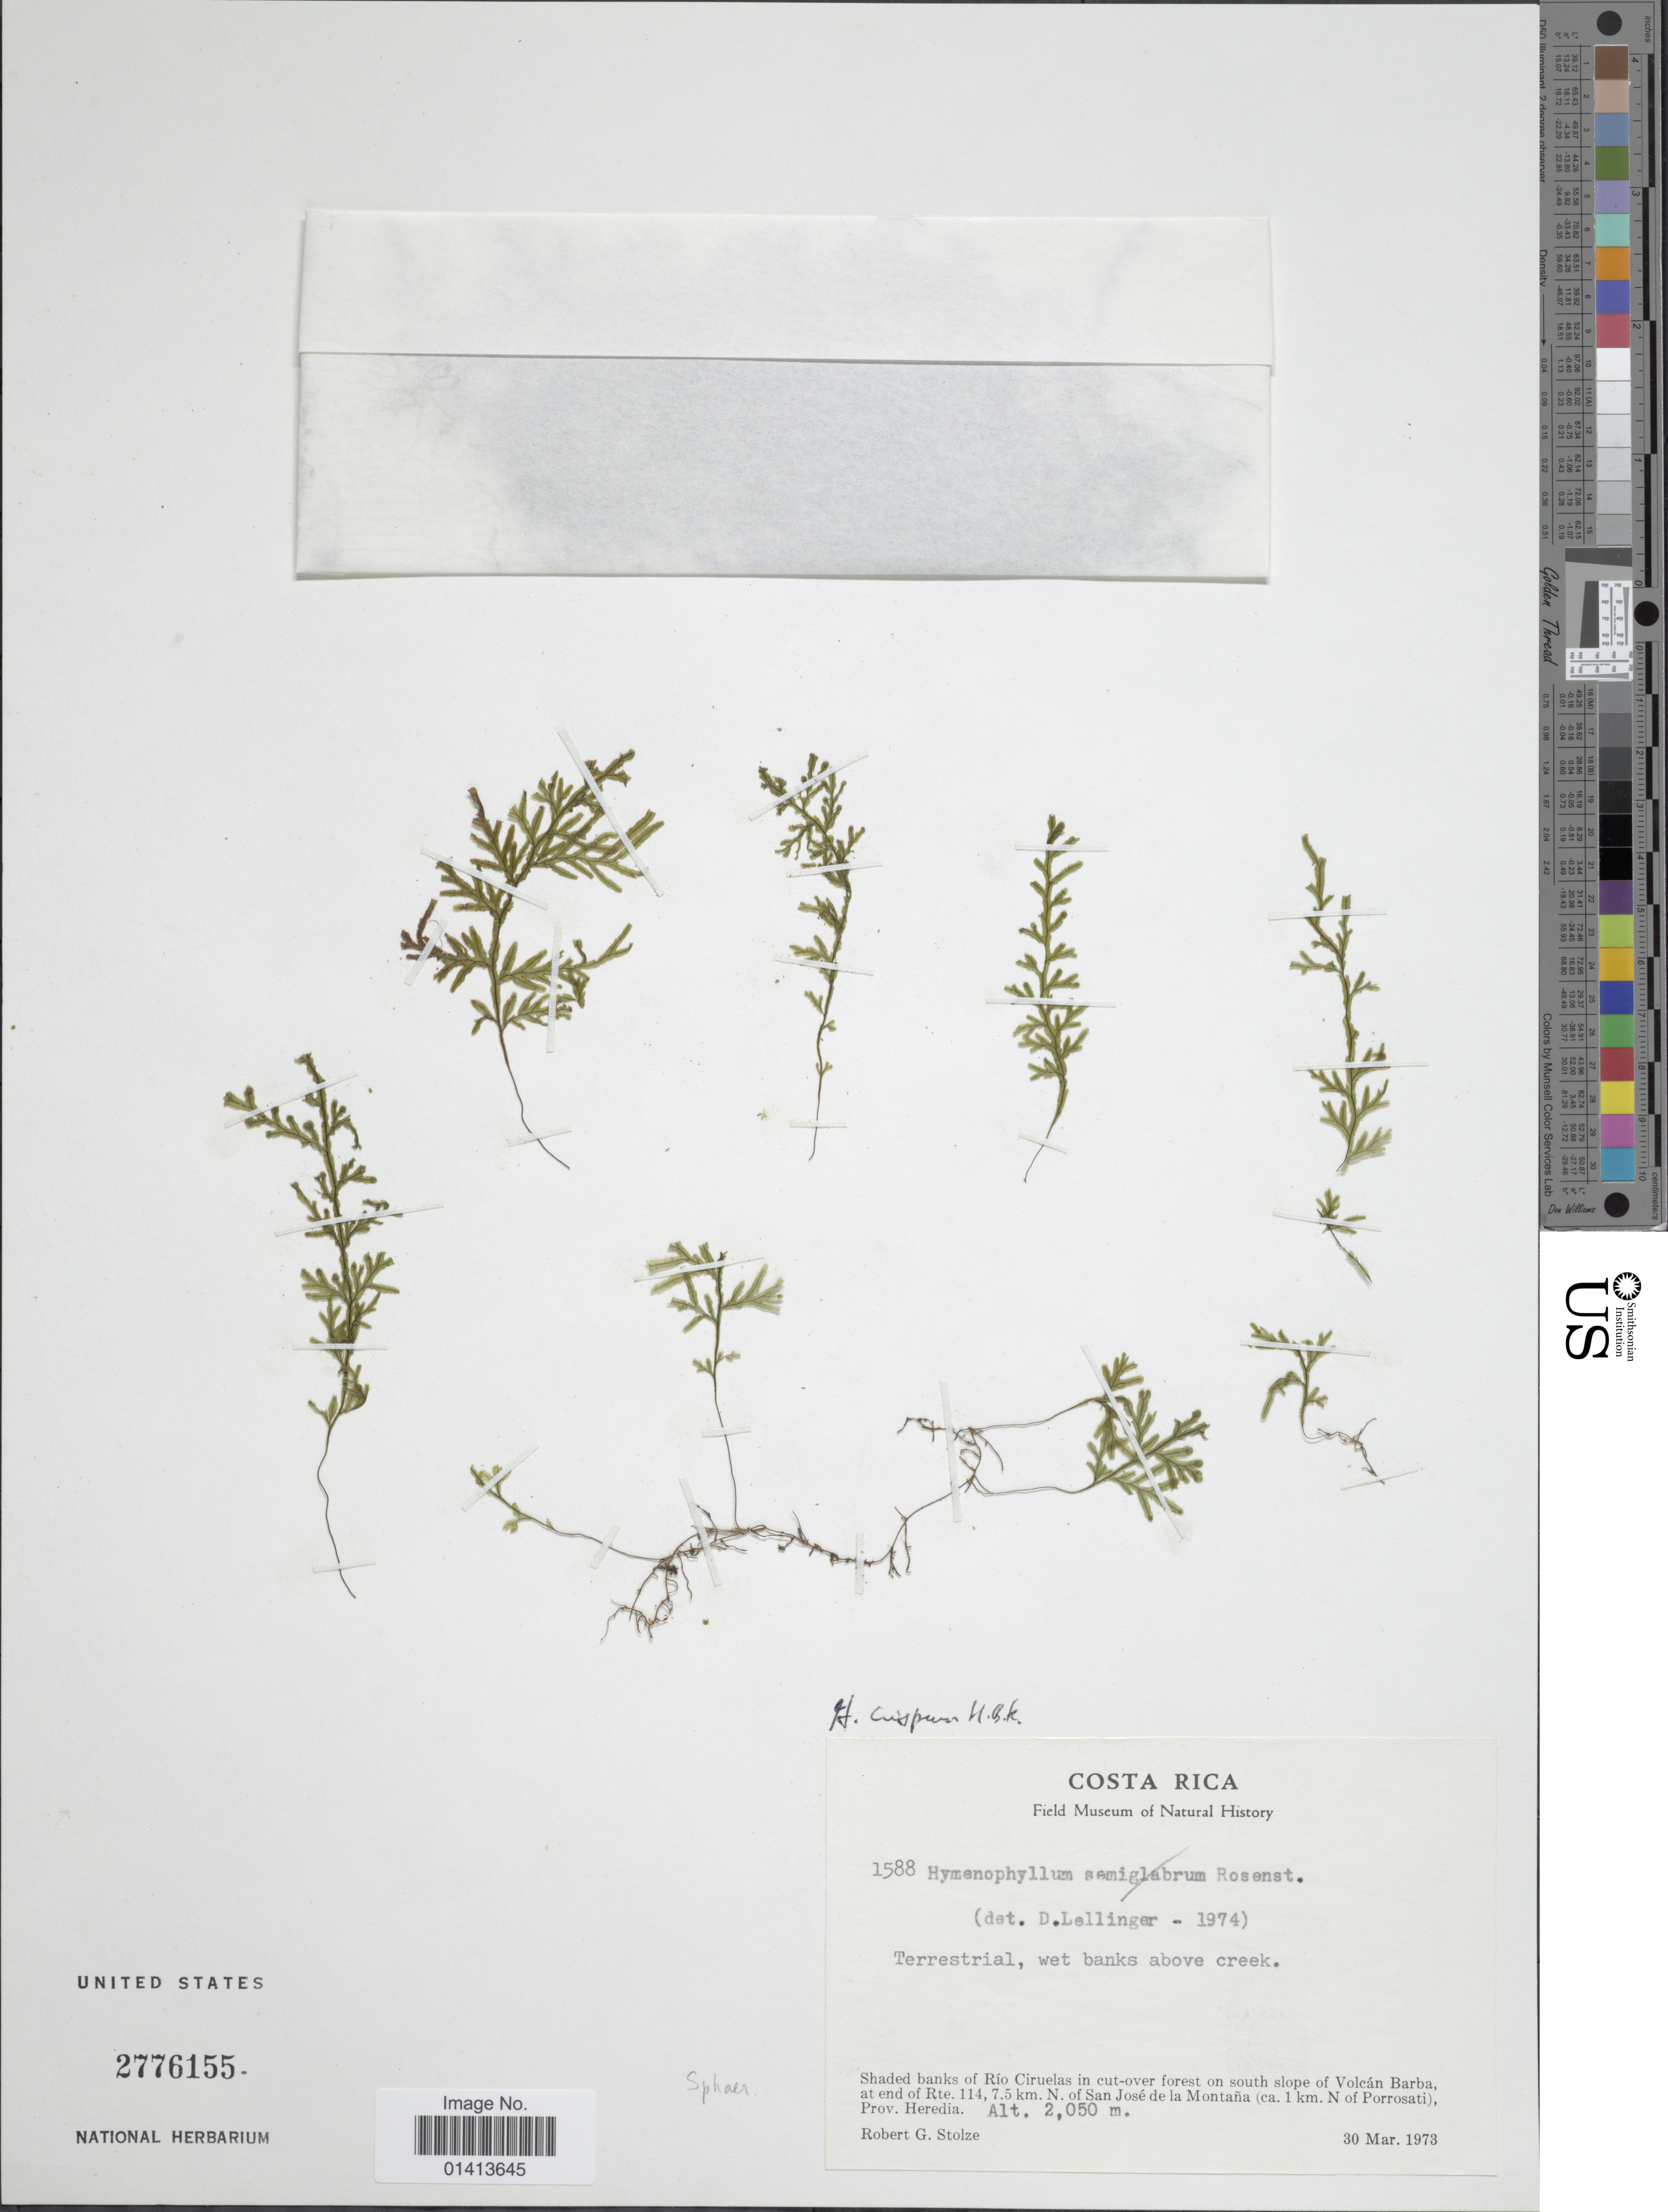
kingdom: Plantae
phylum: Tracheophyta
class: Polypodiopsida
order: Hymenophyllales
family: Hymenophyllaceae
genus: Hymenophyllum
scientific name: Hymenophyllum crispum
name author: Kunth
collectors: R. G. Stolze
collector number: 1588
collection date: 1973-03-30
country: Costa Rica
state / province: Heredia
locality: Shaded banks of Rio Ciruelas in cut-over forest on south slope of Volcán Barba, at end of Rte. 114,7.5 km N of San José de la Montaña (ca 1 km N of Porrosati)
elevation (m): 2050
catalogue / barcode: US 2776155